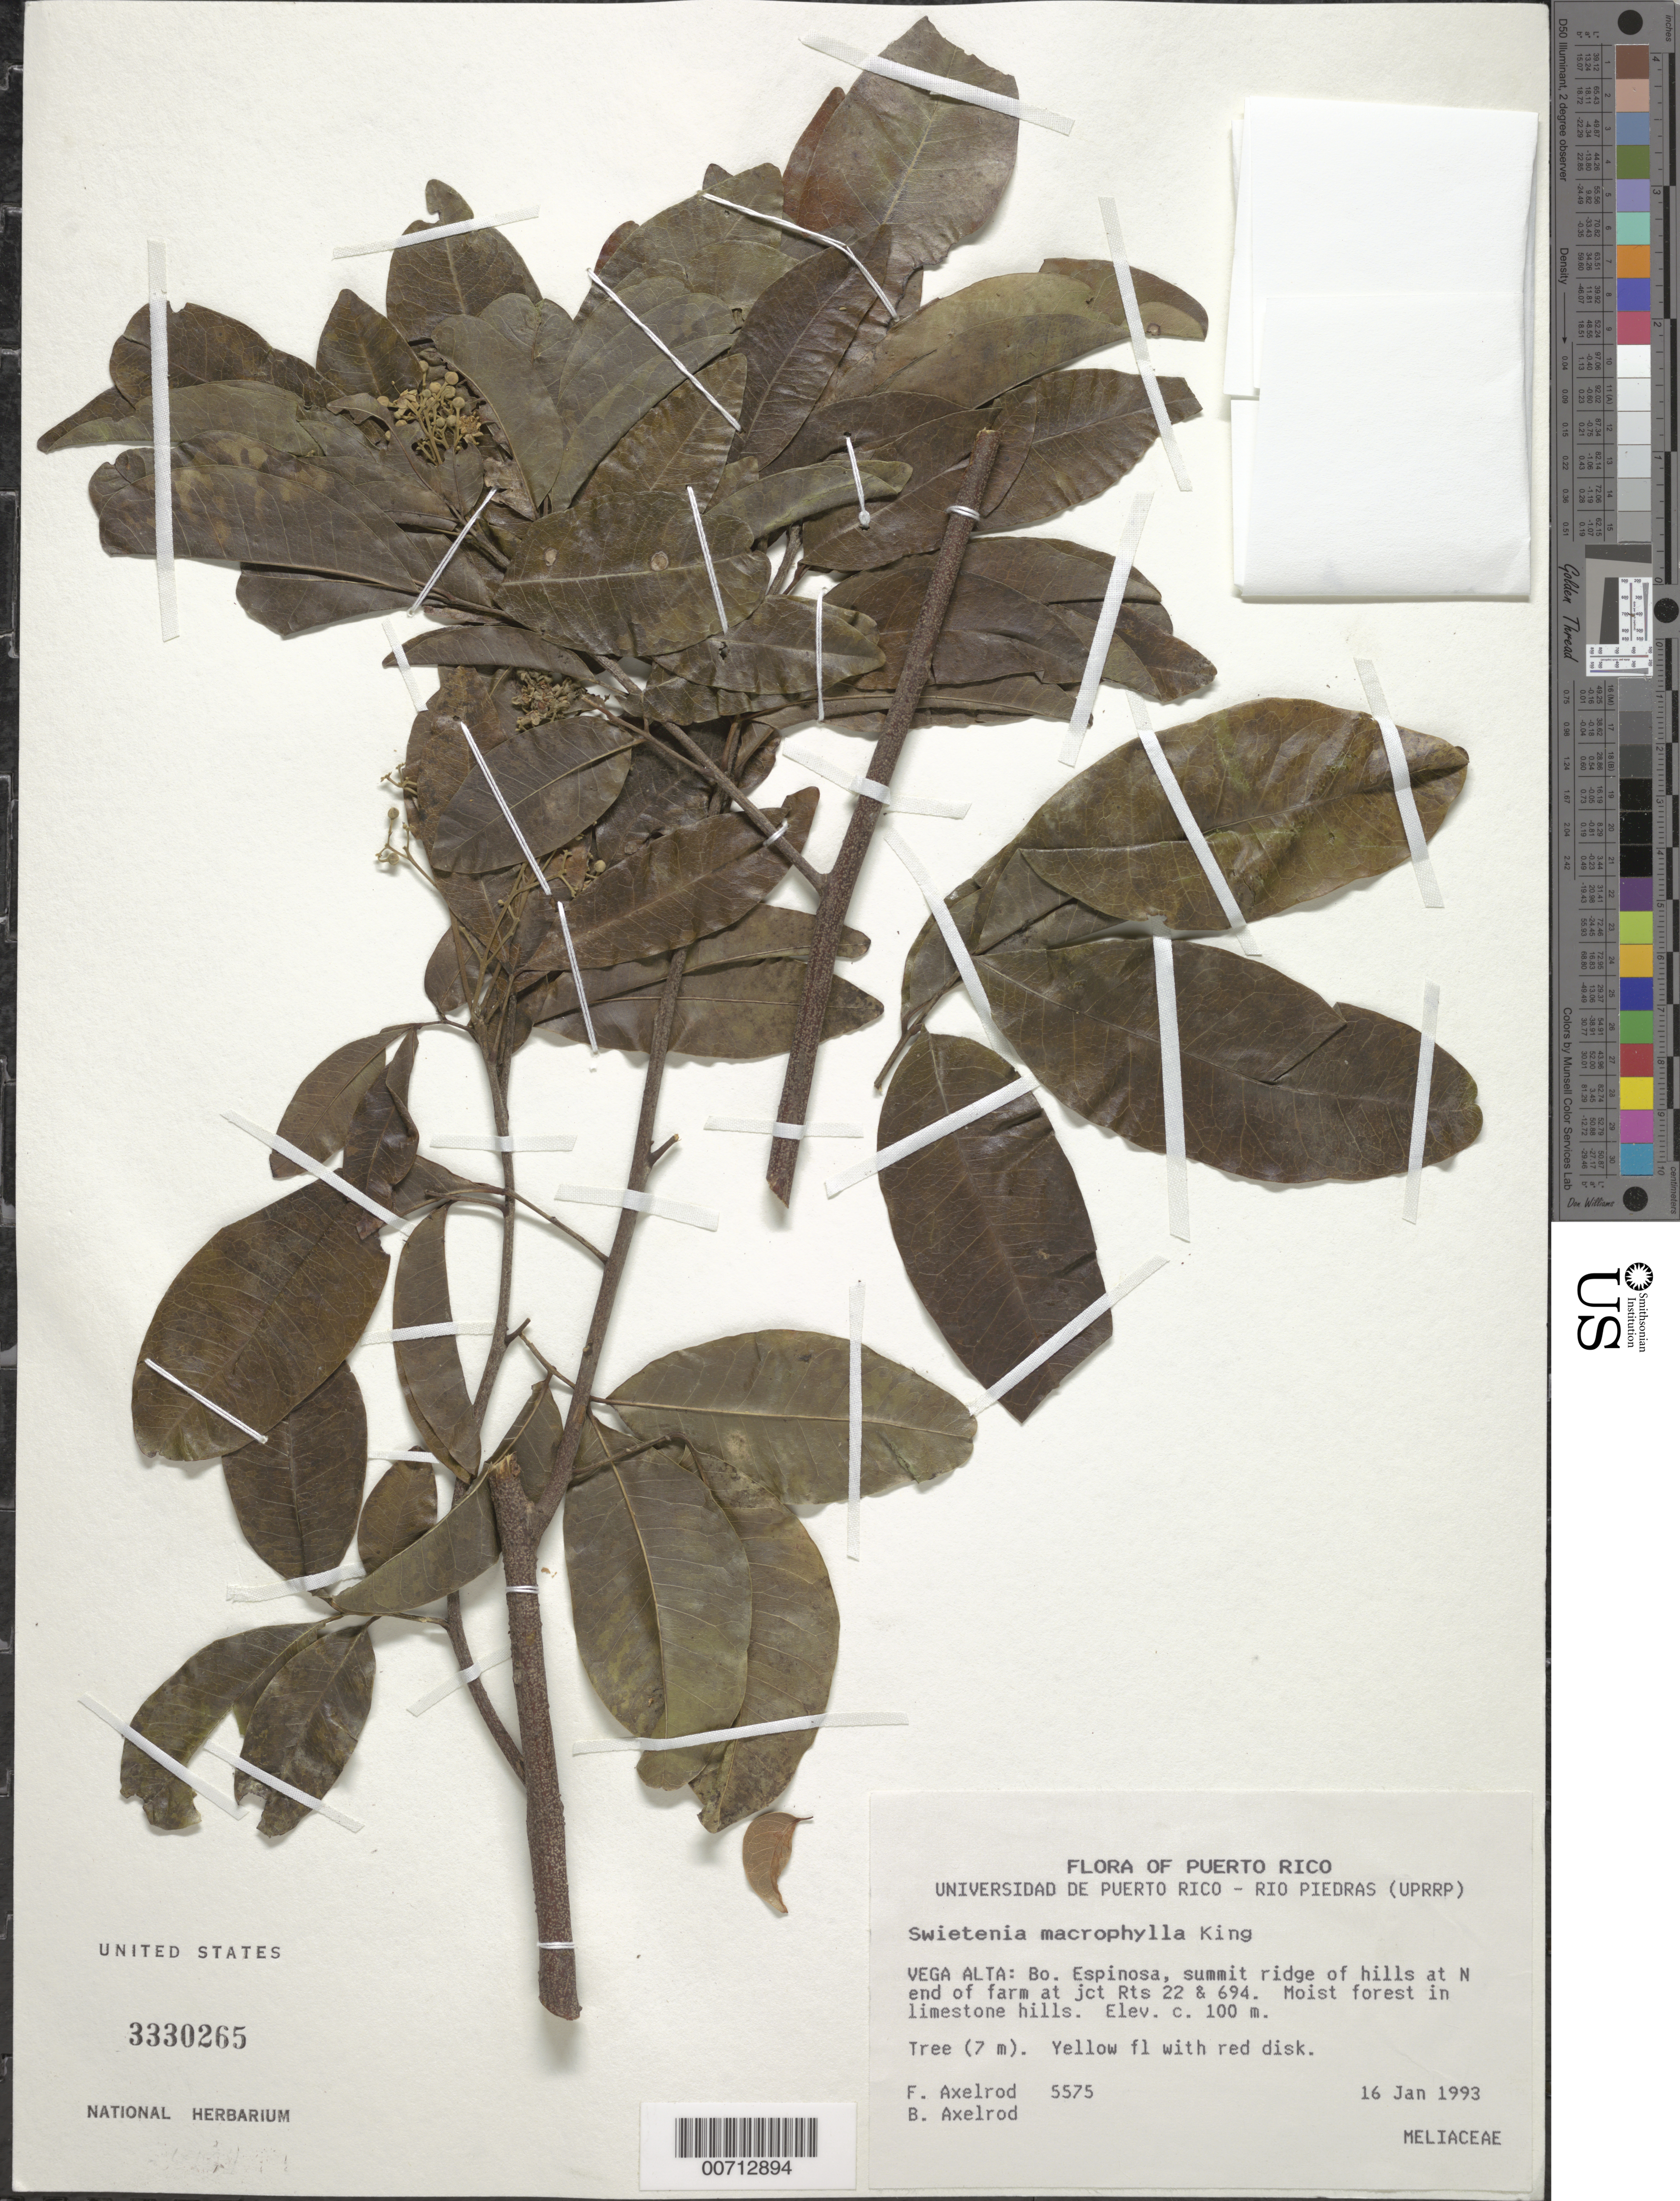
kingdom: Plantae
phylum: Tracheophyta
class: Magnoliopsida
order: Sapindales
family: Meliaceae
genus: Swietenia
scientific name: Swietenia macrophylla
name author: King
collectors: F. S. Axelrod & B. Axelrod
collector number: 5575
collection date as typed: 16 Jan 1993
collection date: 1993-01-16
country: Puerto Rico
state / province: Vega Alta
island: Greater Antilles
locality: Espinosa, summit ridge of hills at N end of farm at jct rtes 22 & 694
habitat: Moist forest in limestone hills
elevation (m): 100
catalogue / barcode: US 3330265